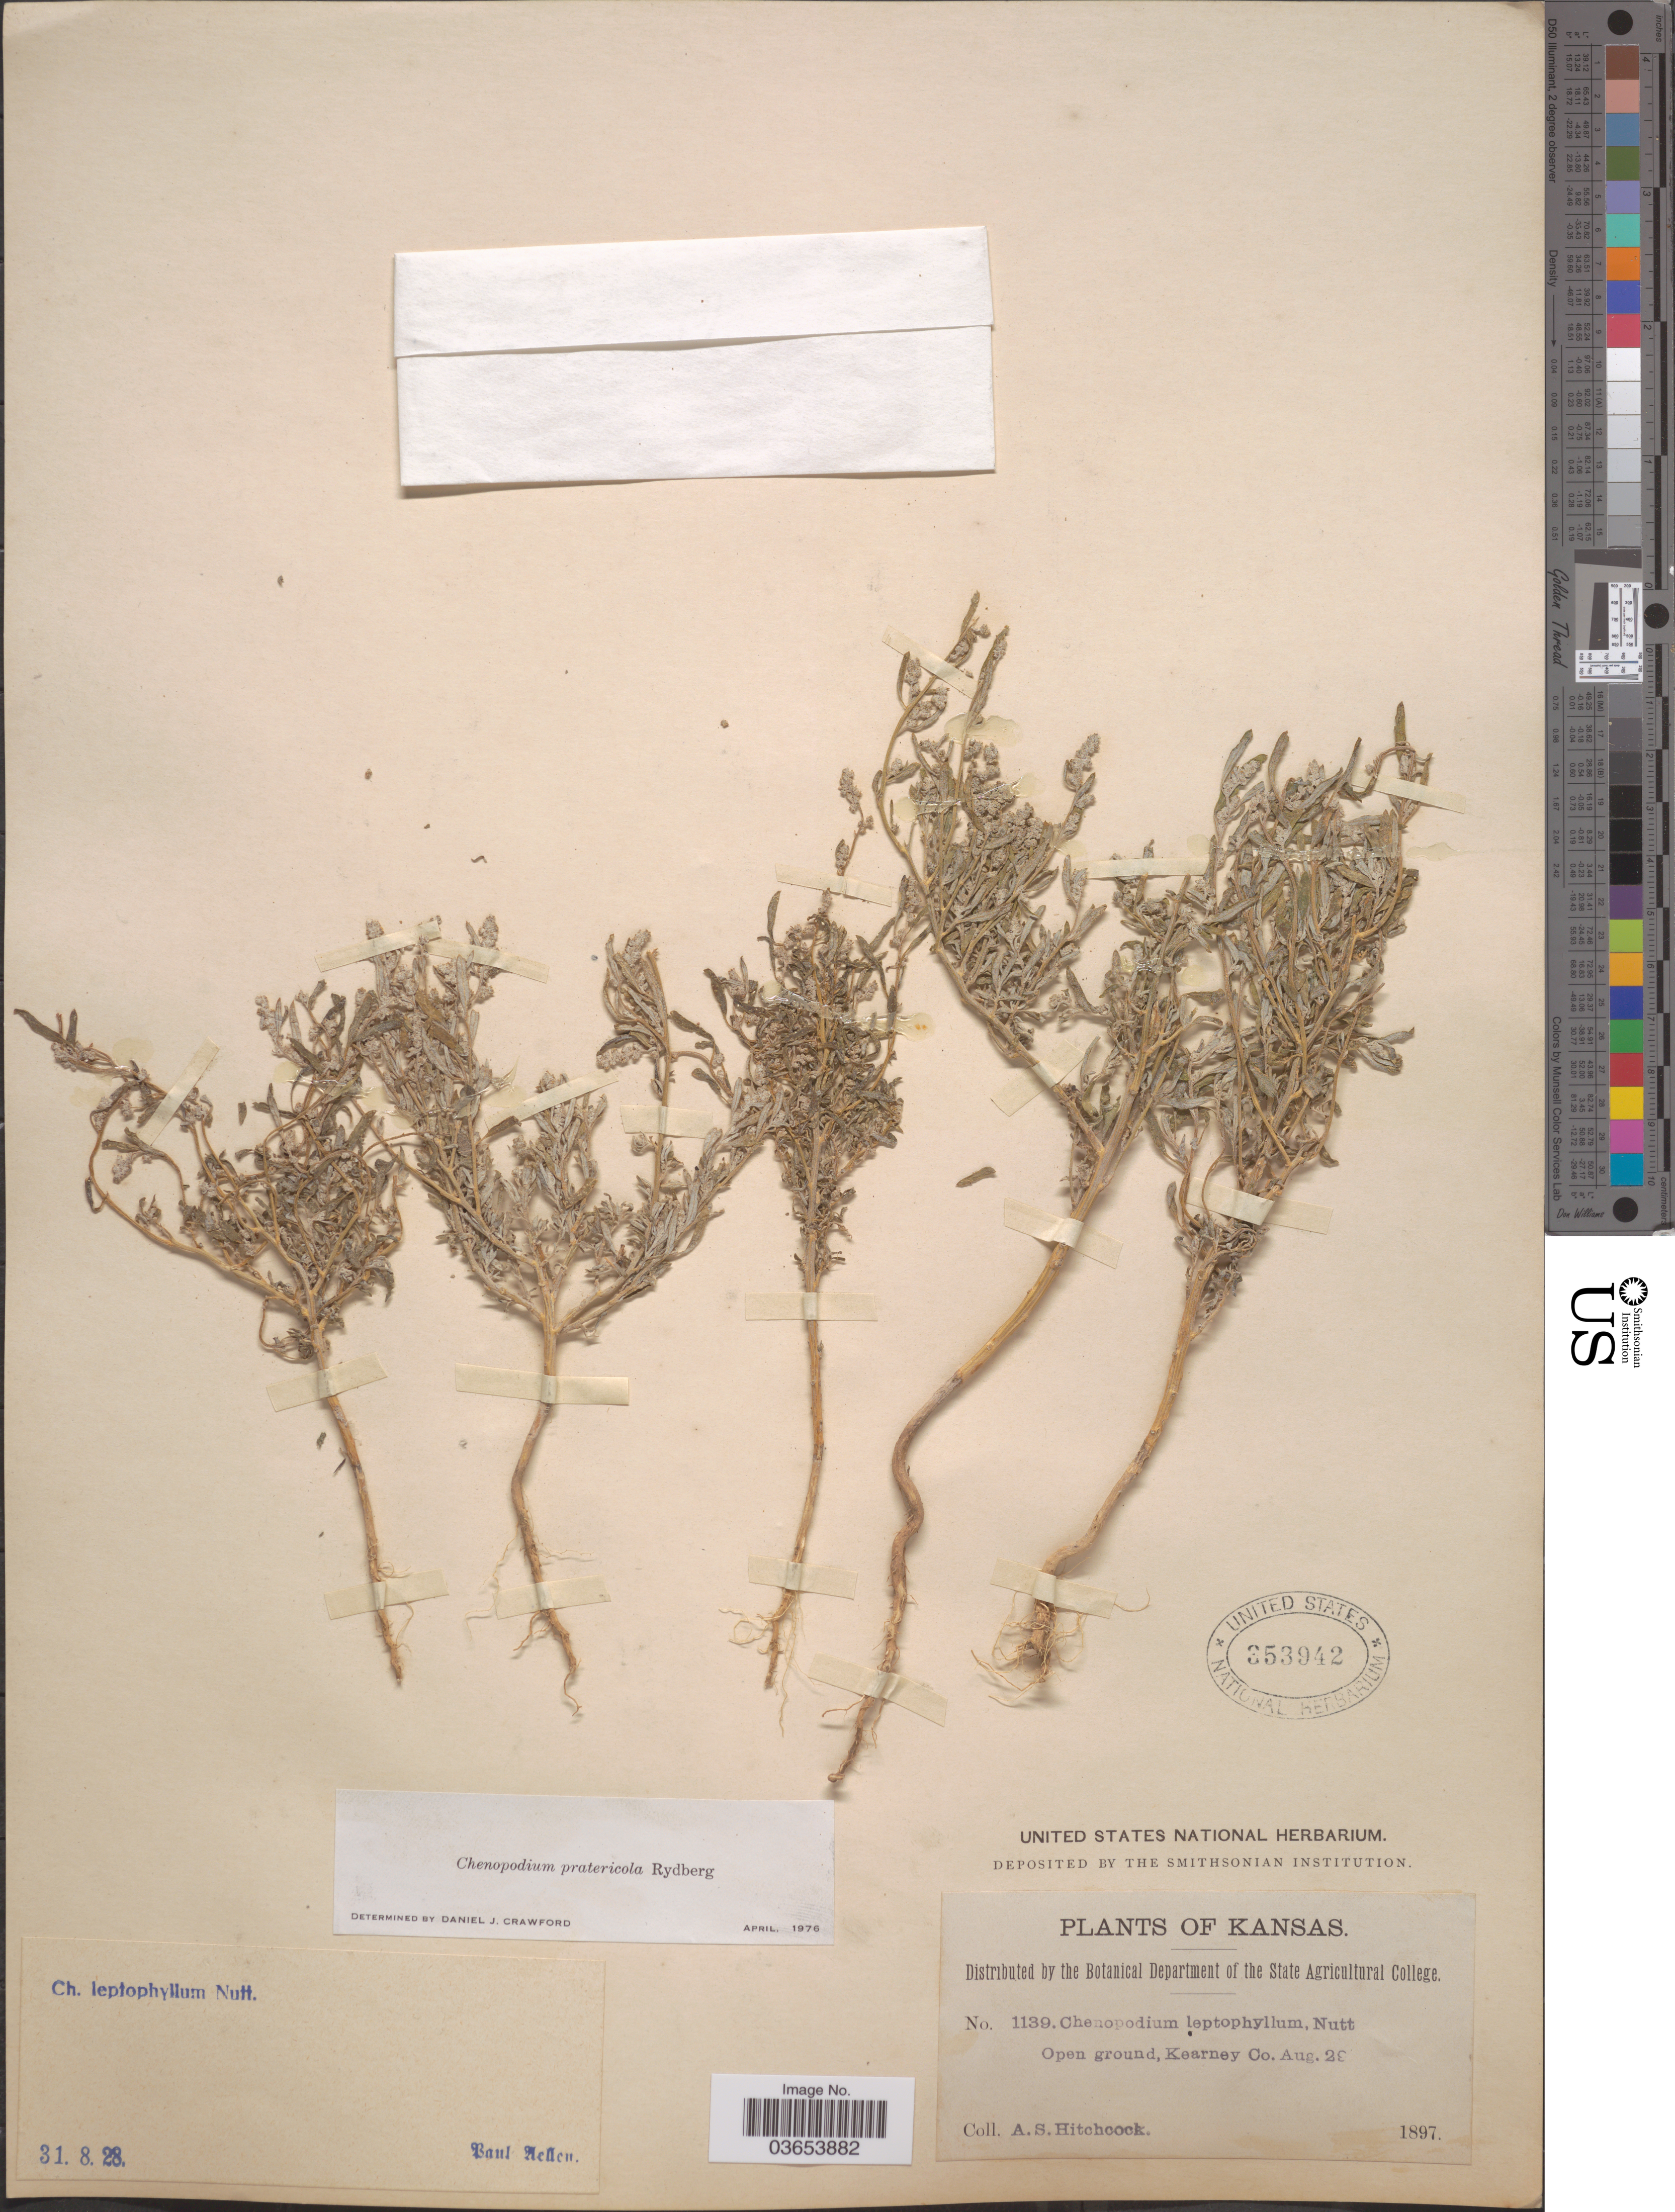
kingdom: Plantae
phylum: Tracheophyta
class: Magnoliopsida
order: Caryophyllales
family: Amaranthaceae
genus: Chenopodium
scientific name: Chenopodium pratericola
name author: Rydb.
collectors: A. S. Hitchcock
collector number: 1139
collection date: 1897-08-29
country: United States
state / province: Kansas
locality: Open ground, Kearney Co.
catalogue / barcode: US 353942